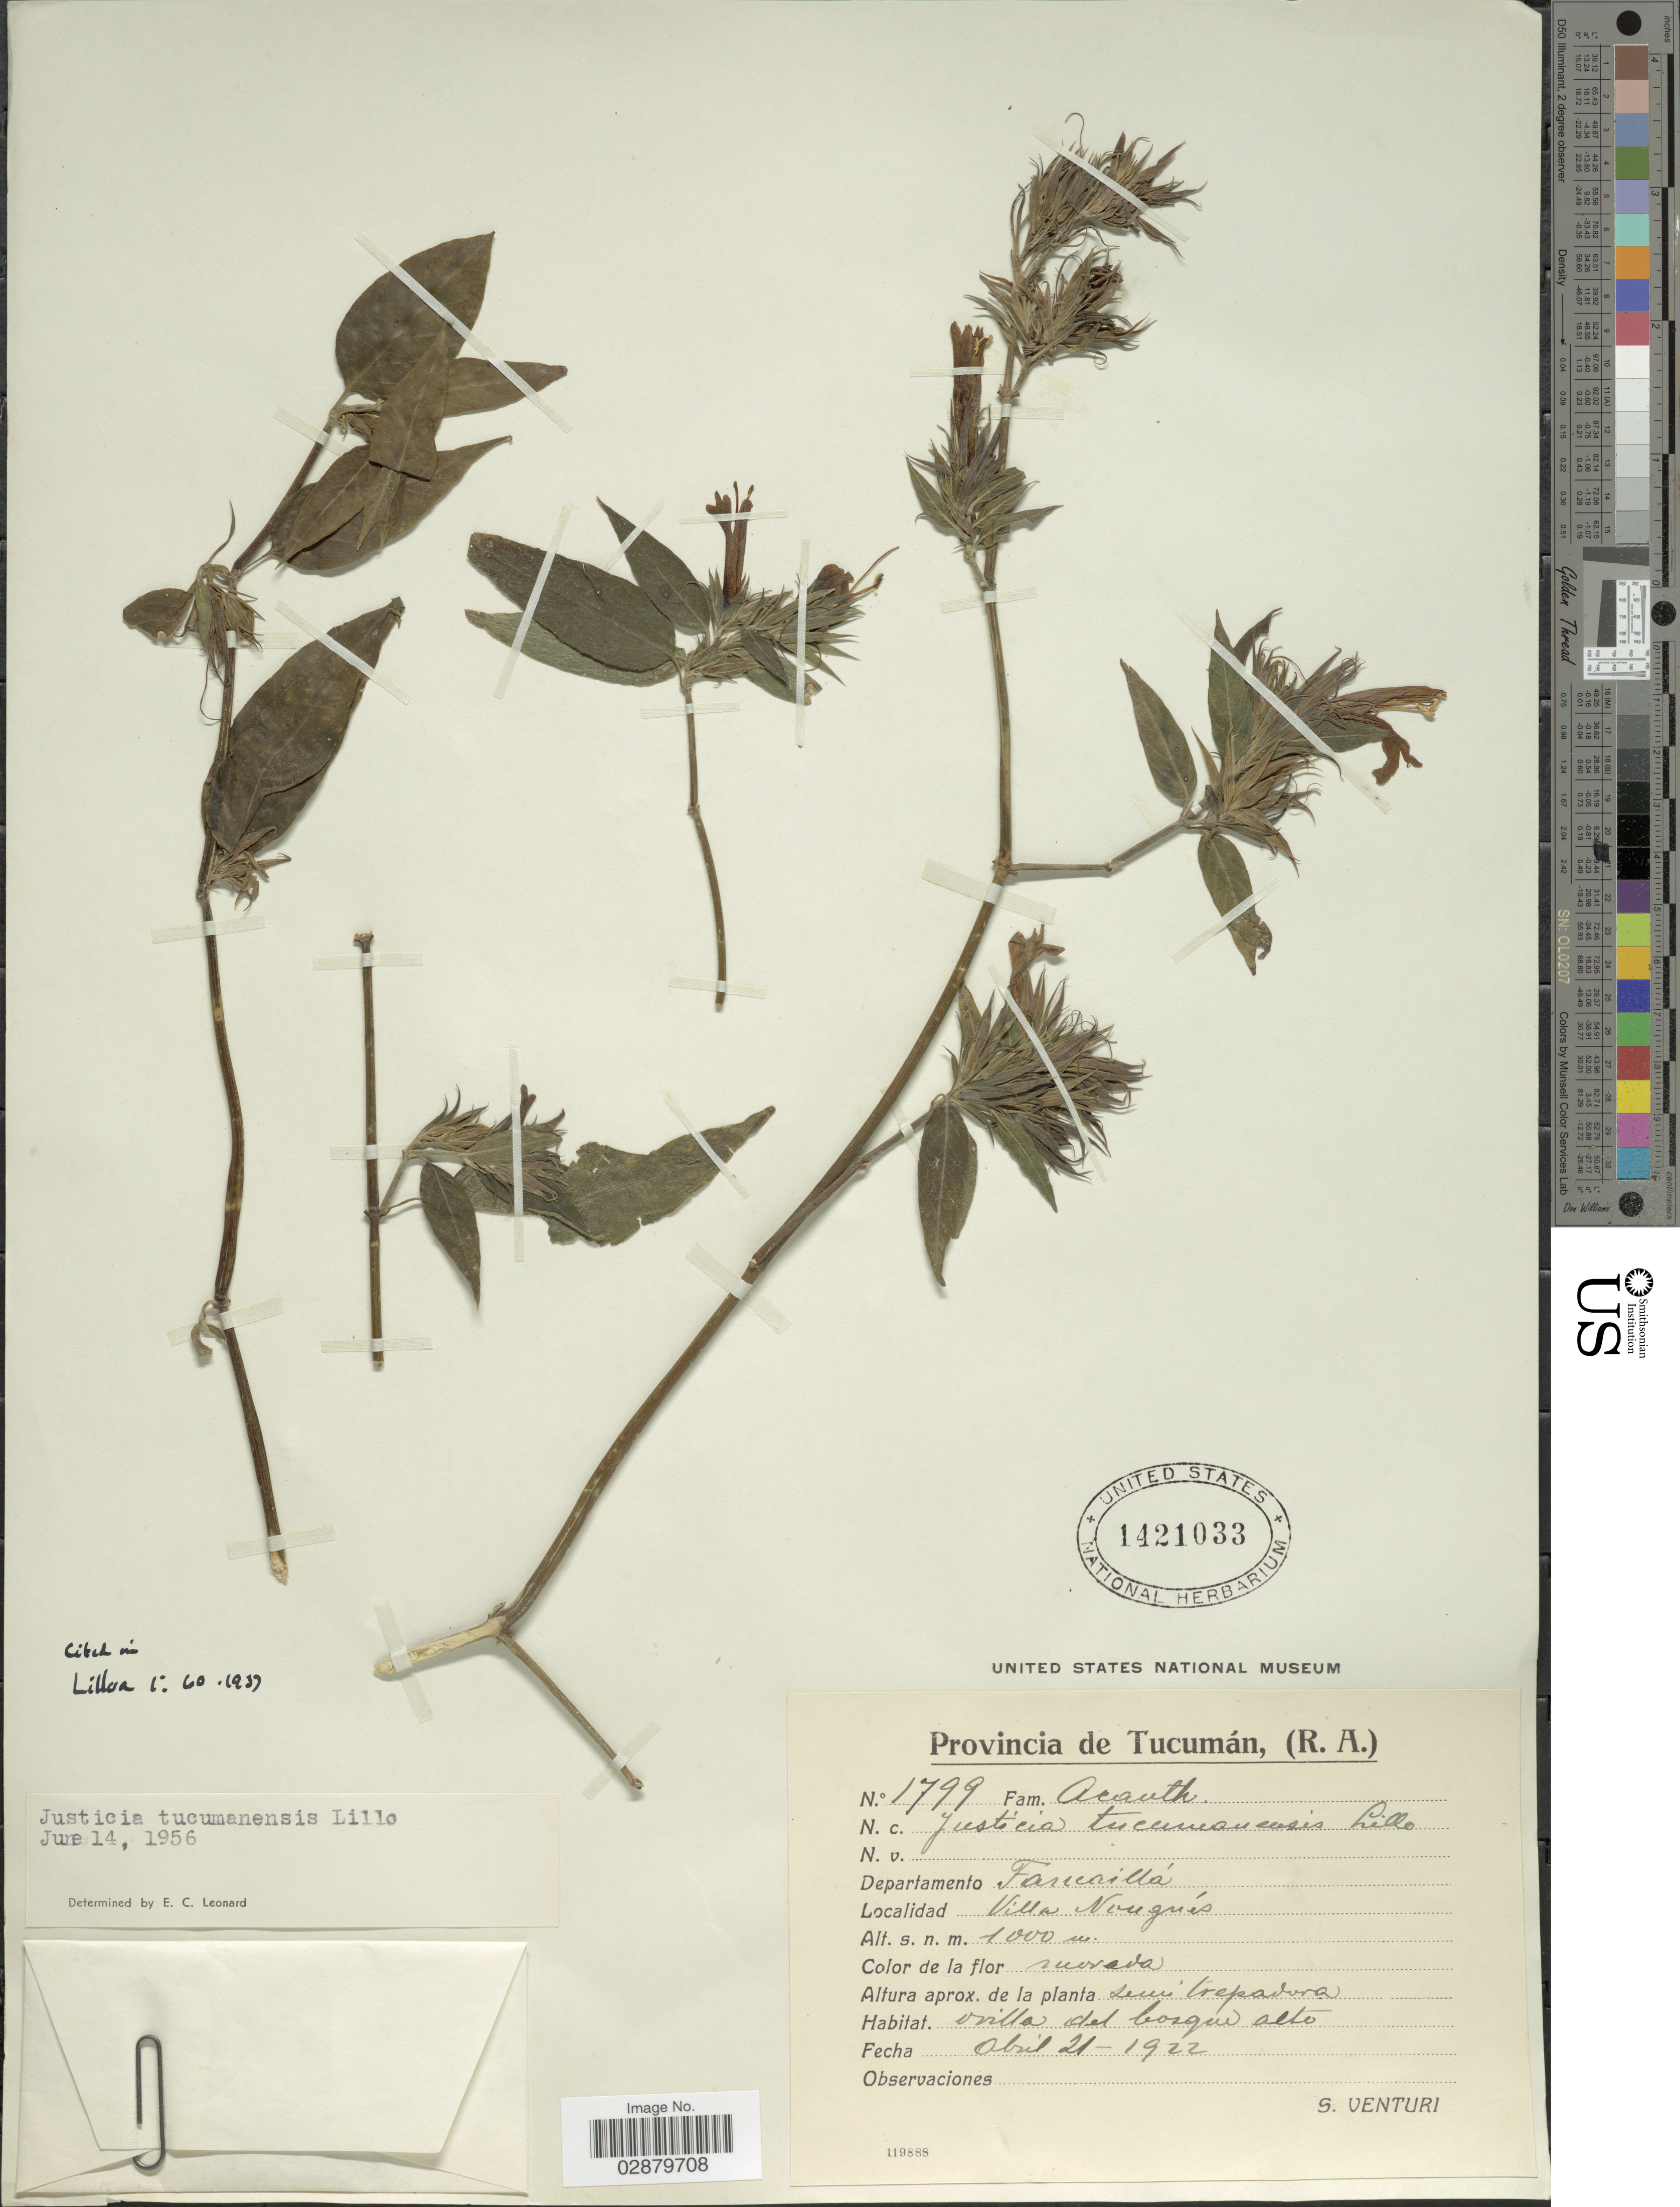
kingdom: Plantae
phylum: Tracheophyta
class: Magnoliopsida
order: Lamiales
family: Acanthaceae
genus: Justicia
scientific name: Justicia mandonii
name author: (Lindau) Wassh. & C. Ezcurra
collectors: S. Venturi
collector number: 1799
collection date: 1922-04-21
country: Argentina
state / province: Tucuman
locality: Departamento Famaillá. Villa Nougués.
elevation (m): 1000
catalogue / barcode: US 1421033